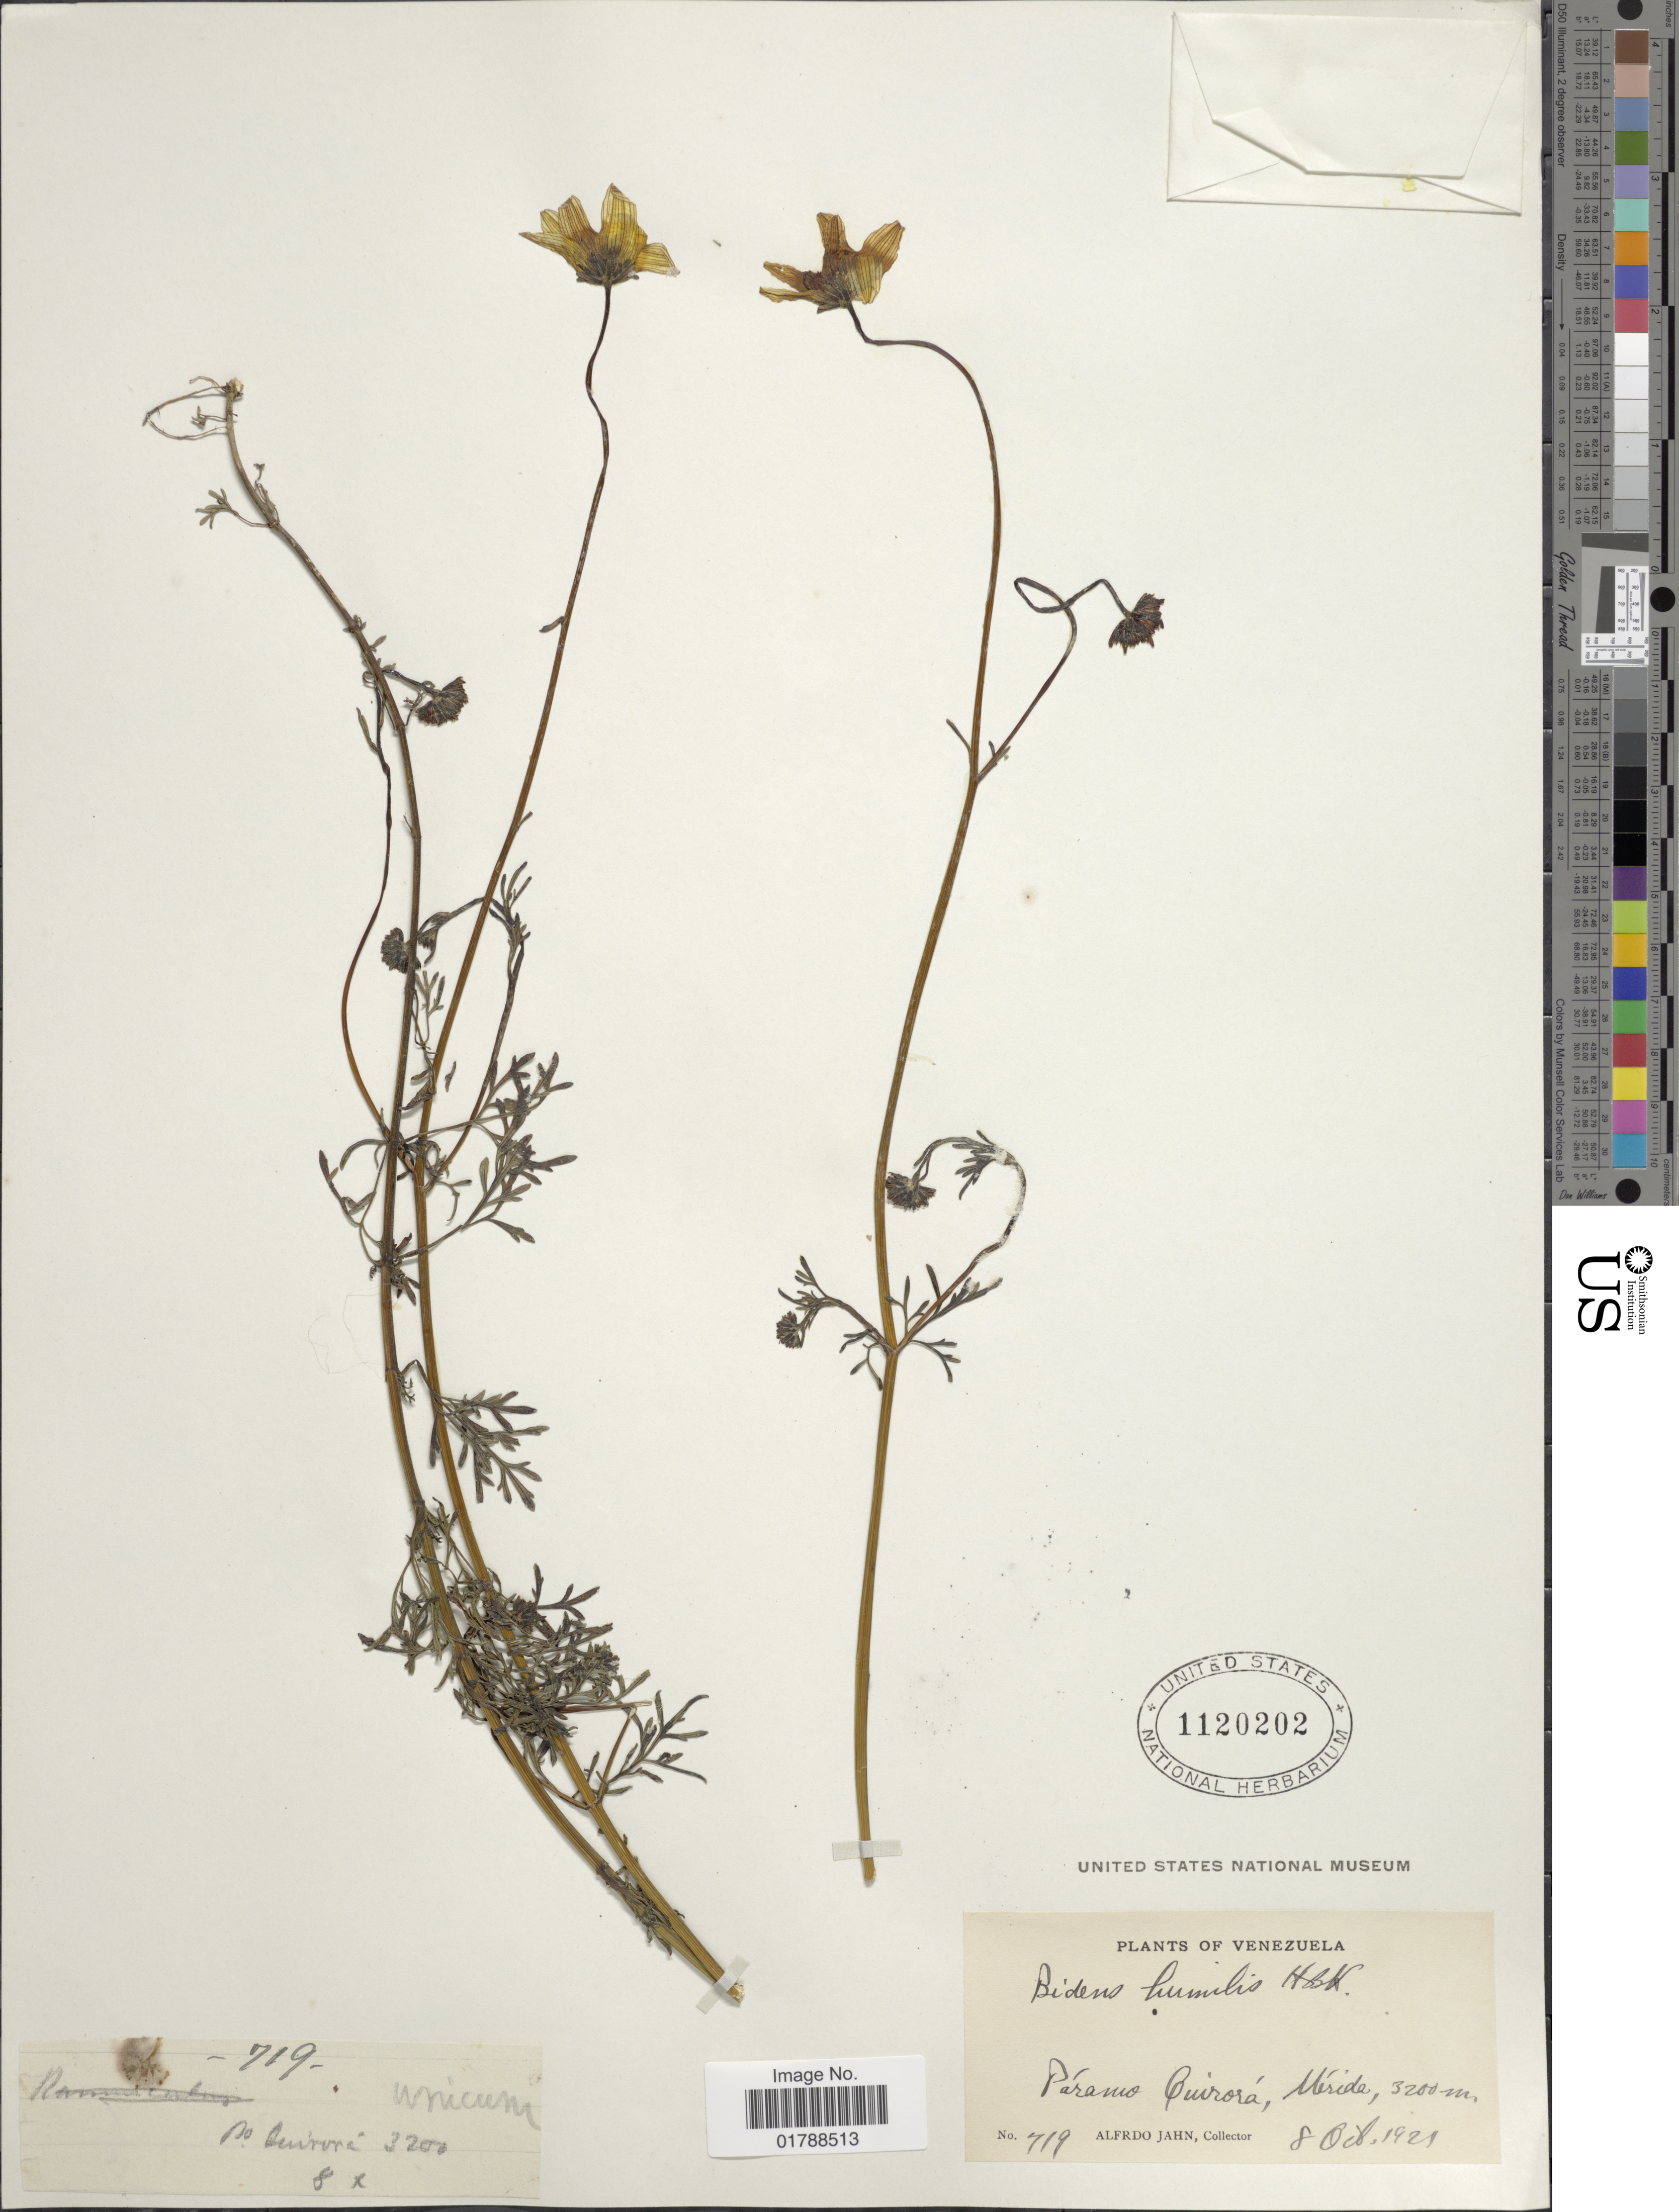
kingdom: Plantae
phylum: Tracheophyta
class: Magnoliopsida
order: Asterales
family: Asteraceae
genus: Bidens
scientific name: Bidens humilis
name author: Kunth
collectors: A. Jahn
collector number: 719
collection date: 1921-10-08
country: Venezuela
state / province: Mérida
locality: Páramo Quirorá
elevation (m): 3200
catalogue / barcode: US 1120202